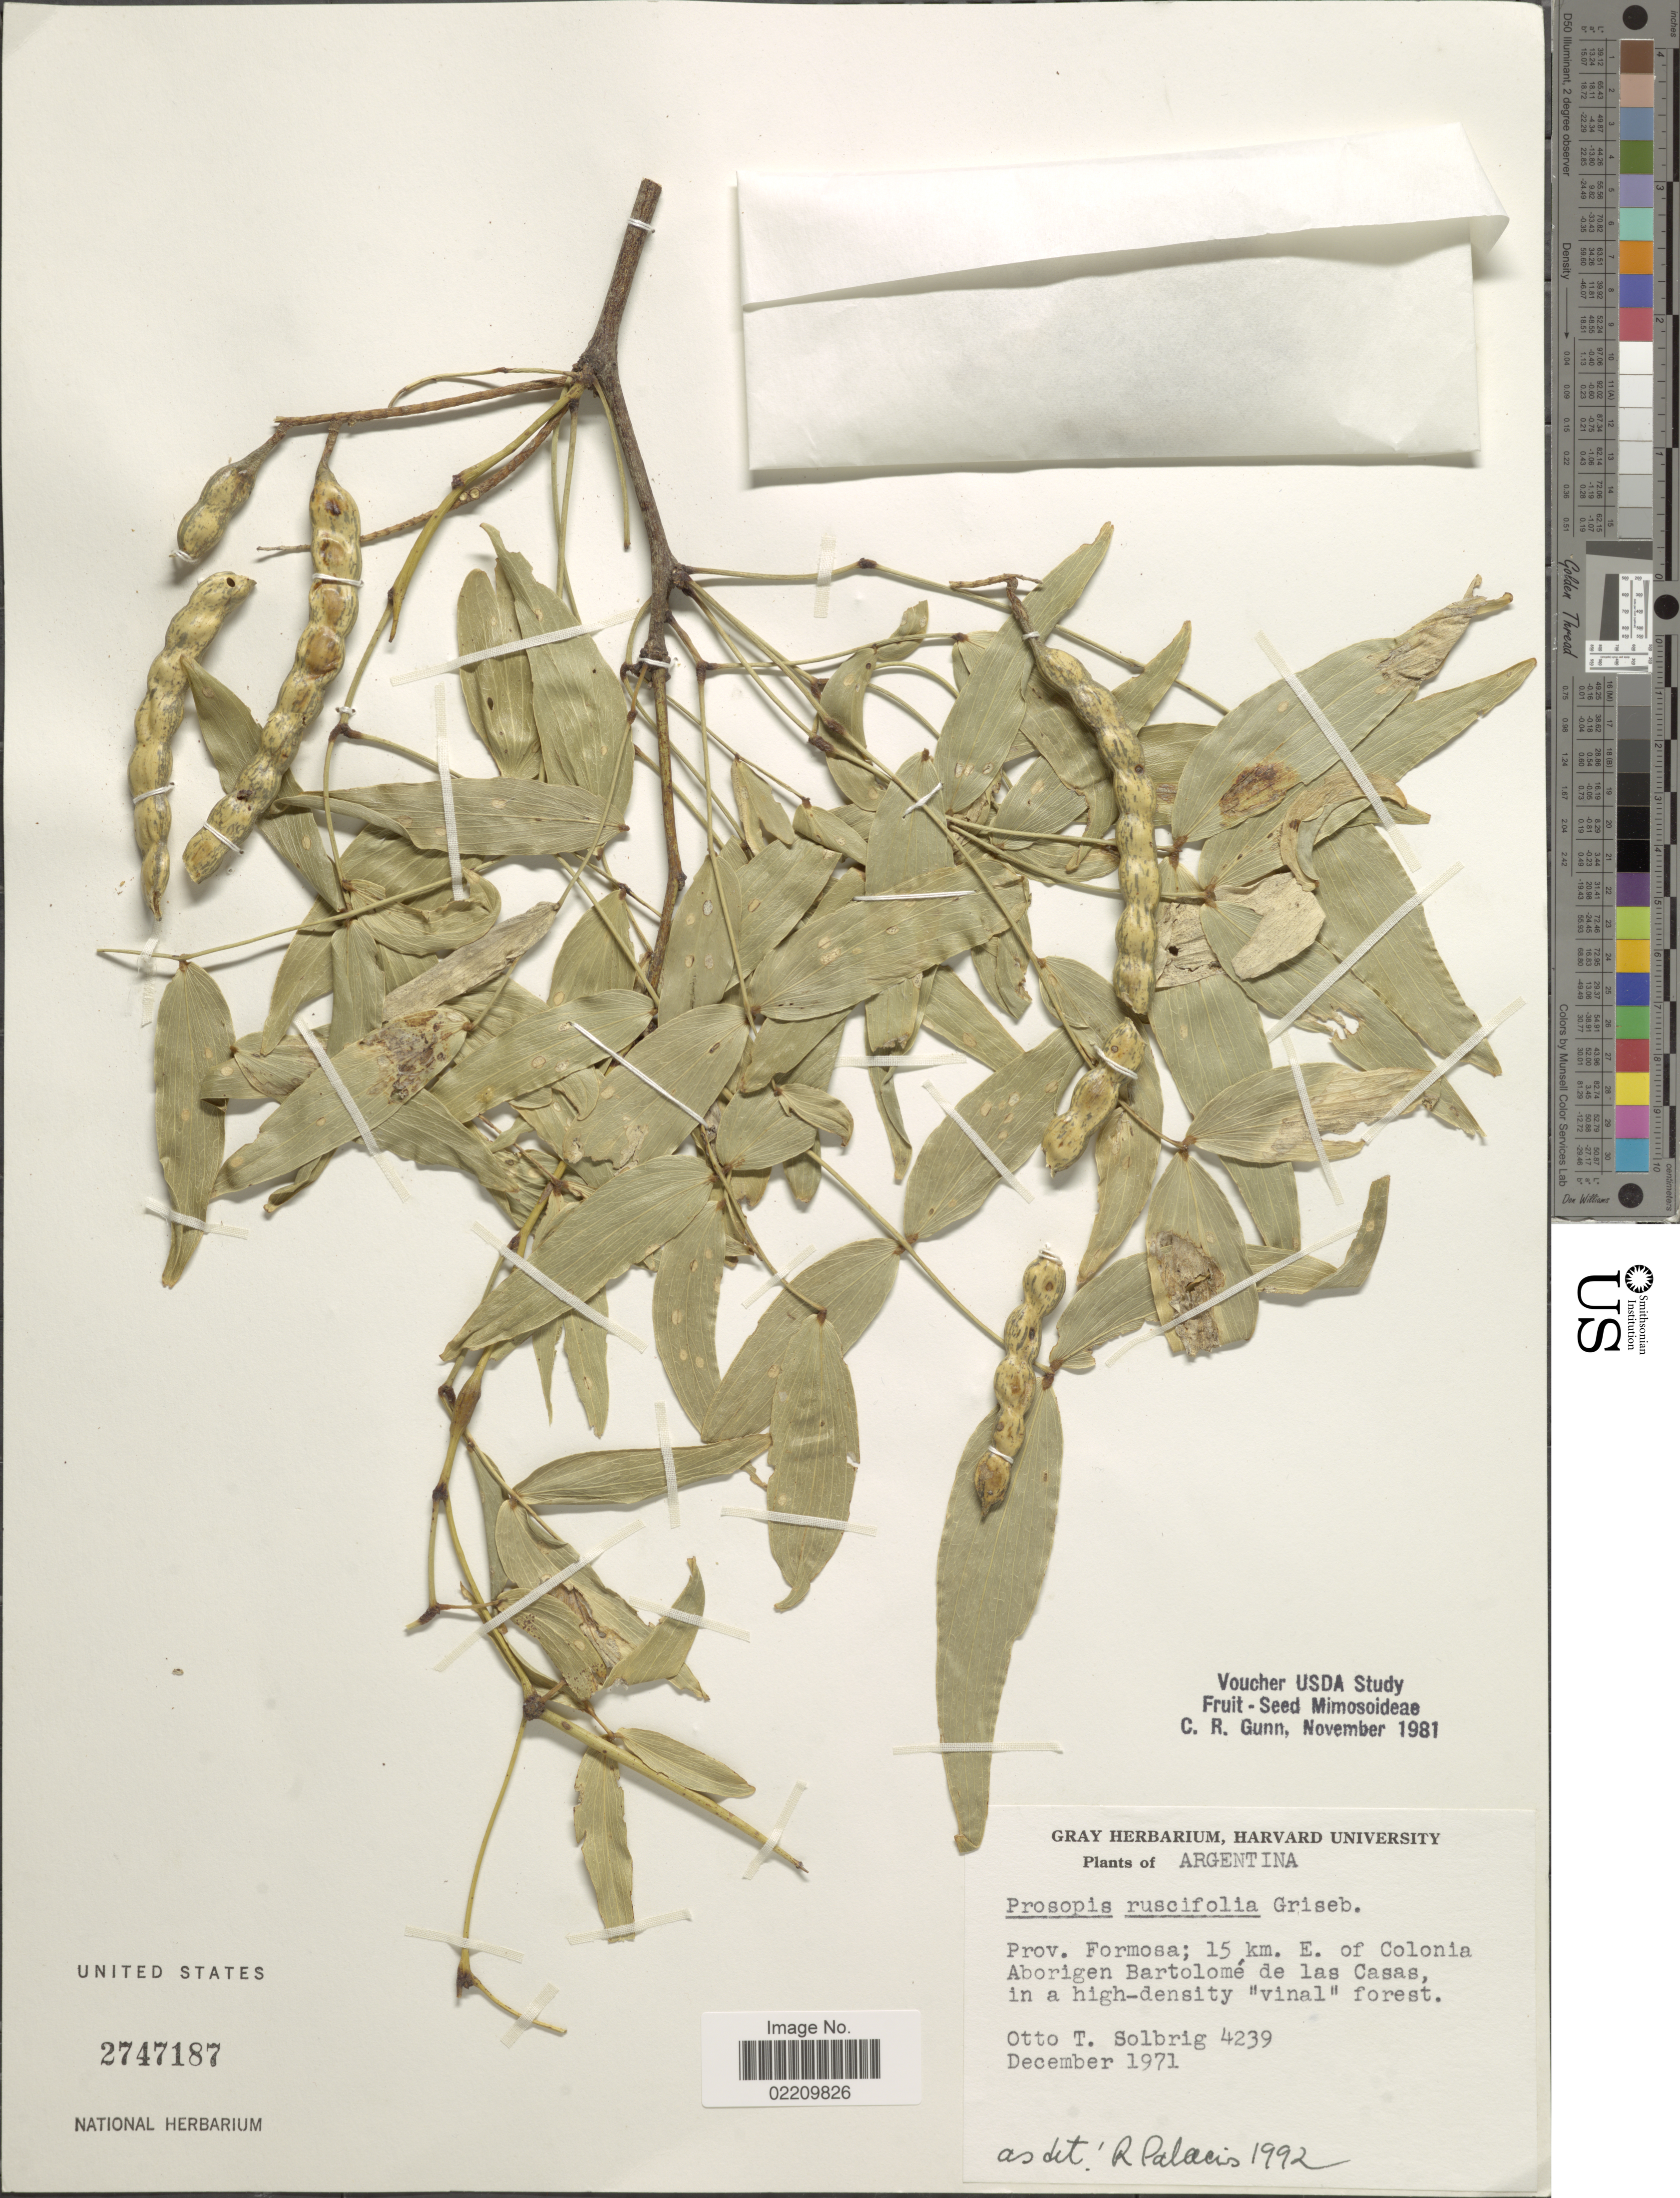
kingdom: Plantae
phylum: Tracheophyta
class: Magnoliopsida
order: Fabales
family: Fabaceae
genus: Neltuma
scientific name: Neltuma ruscifolia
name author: (Griseb.) C. E. Hughes & G.P. Lewis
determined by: Strong, Mark T., (BOT), Smithsonian Institution - National Museum of Natural History (UNITED STATES)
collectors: O. T. Solbrig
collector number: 4239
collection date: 1971-12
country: Argentina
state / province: Formosa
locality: Prov. Formosa; 15 km. E. of Colonia Aborigen Bartolomé de las Casas.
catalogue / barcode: US 2747187